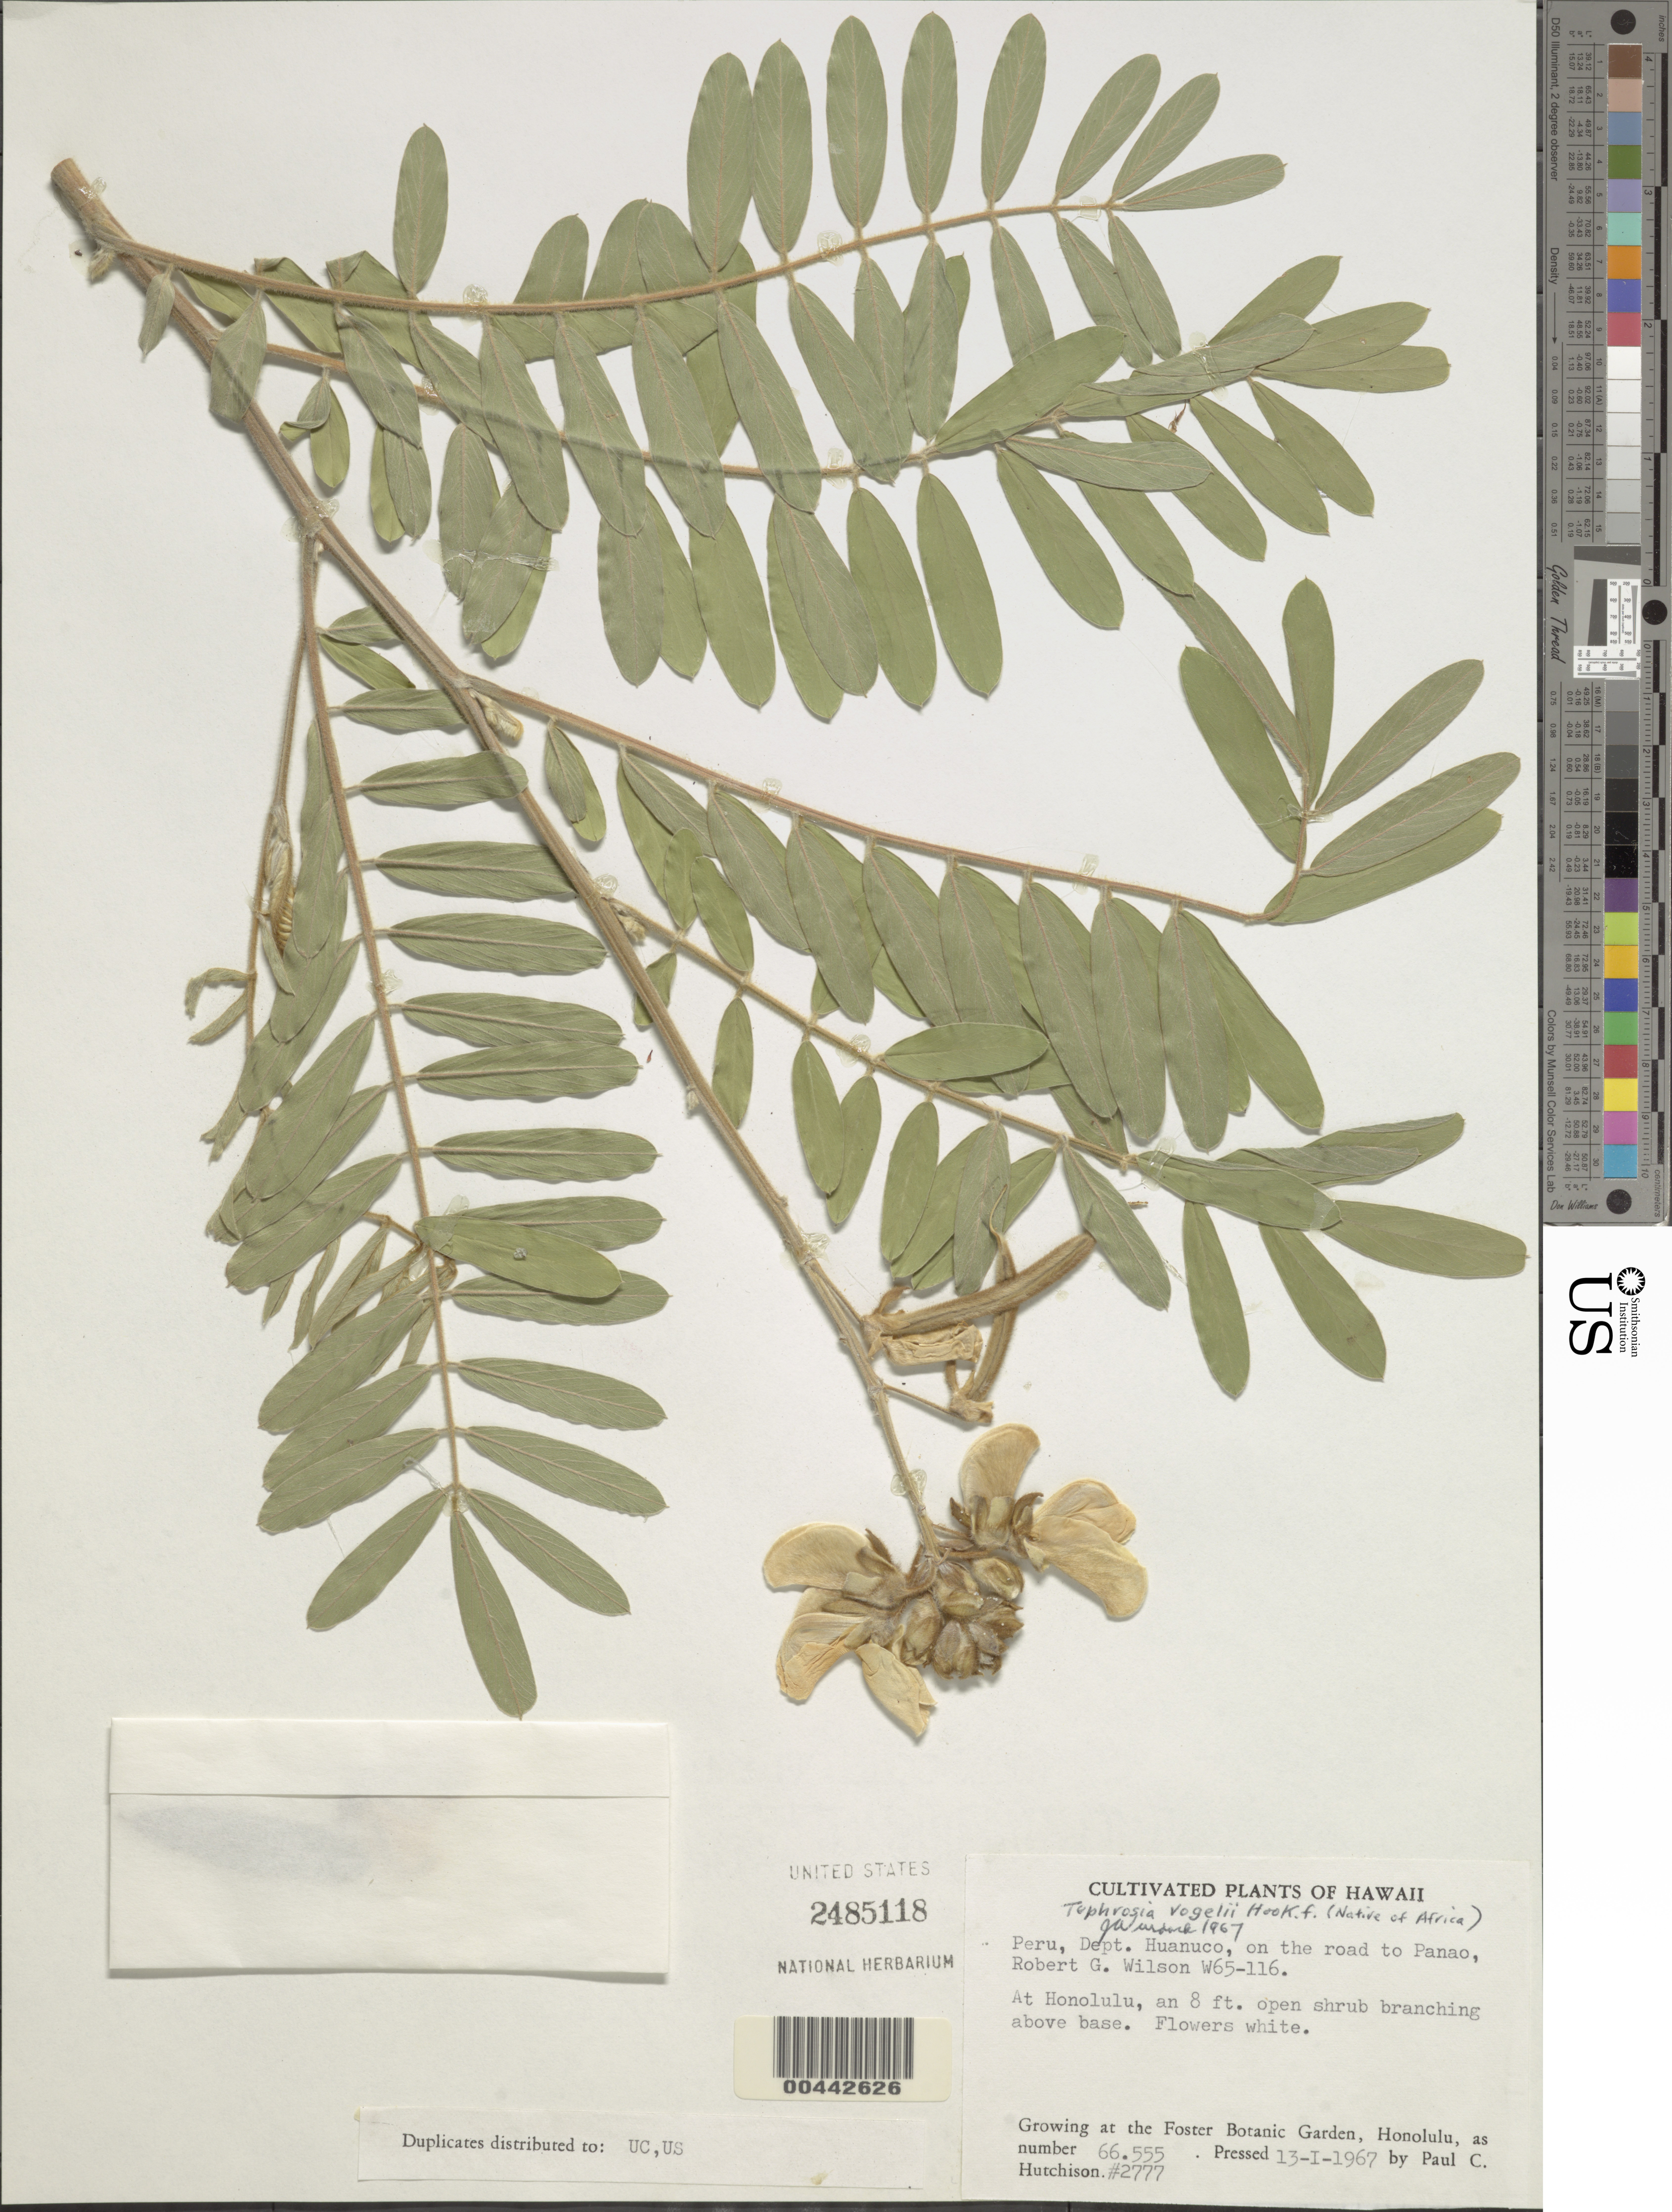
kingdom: Plantae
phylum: Tracheophyta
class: Magnoliopsida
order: Fabales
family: Fabaceae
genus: Tephrosia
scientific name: Tephrosia vogelii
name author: Hook. f.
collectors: P. C. Hutchison & R. G. Wilson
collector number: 2777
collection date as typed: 13 Jan 1967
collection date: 1967-01-13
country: United States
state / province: Hawaii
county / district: Honolulu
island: Oahu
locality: Growing at Foster Botanical Garden, Honolulu, as # 66.555. From Peru, Dept. Huanuco, on the road to Panao (Wilson W65-116)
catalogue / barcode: US 2485118